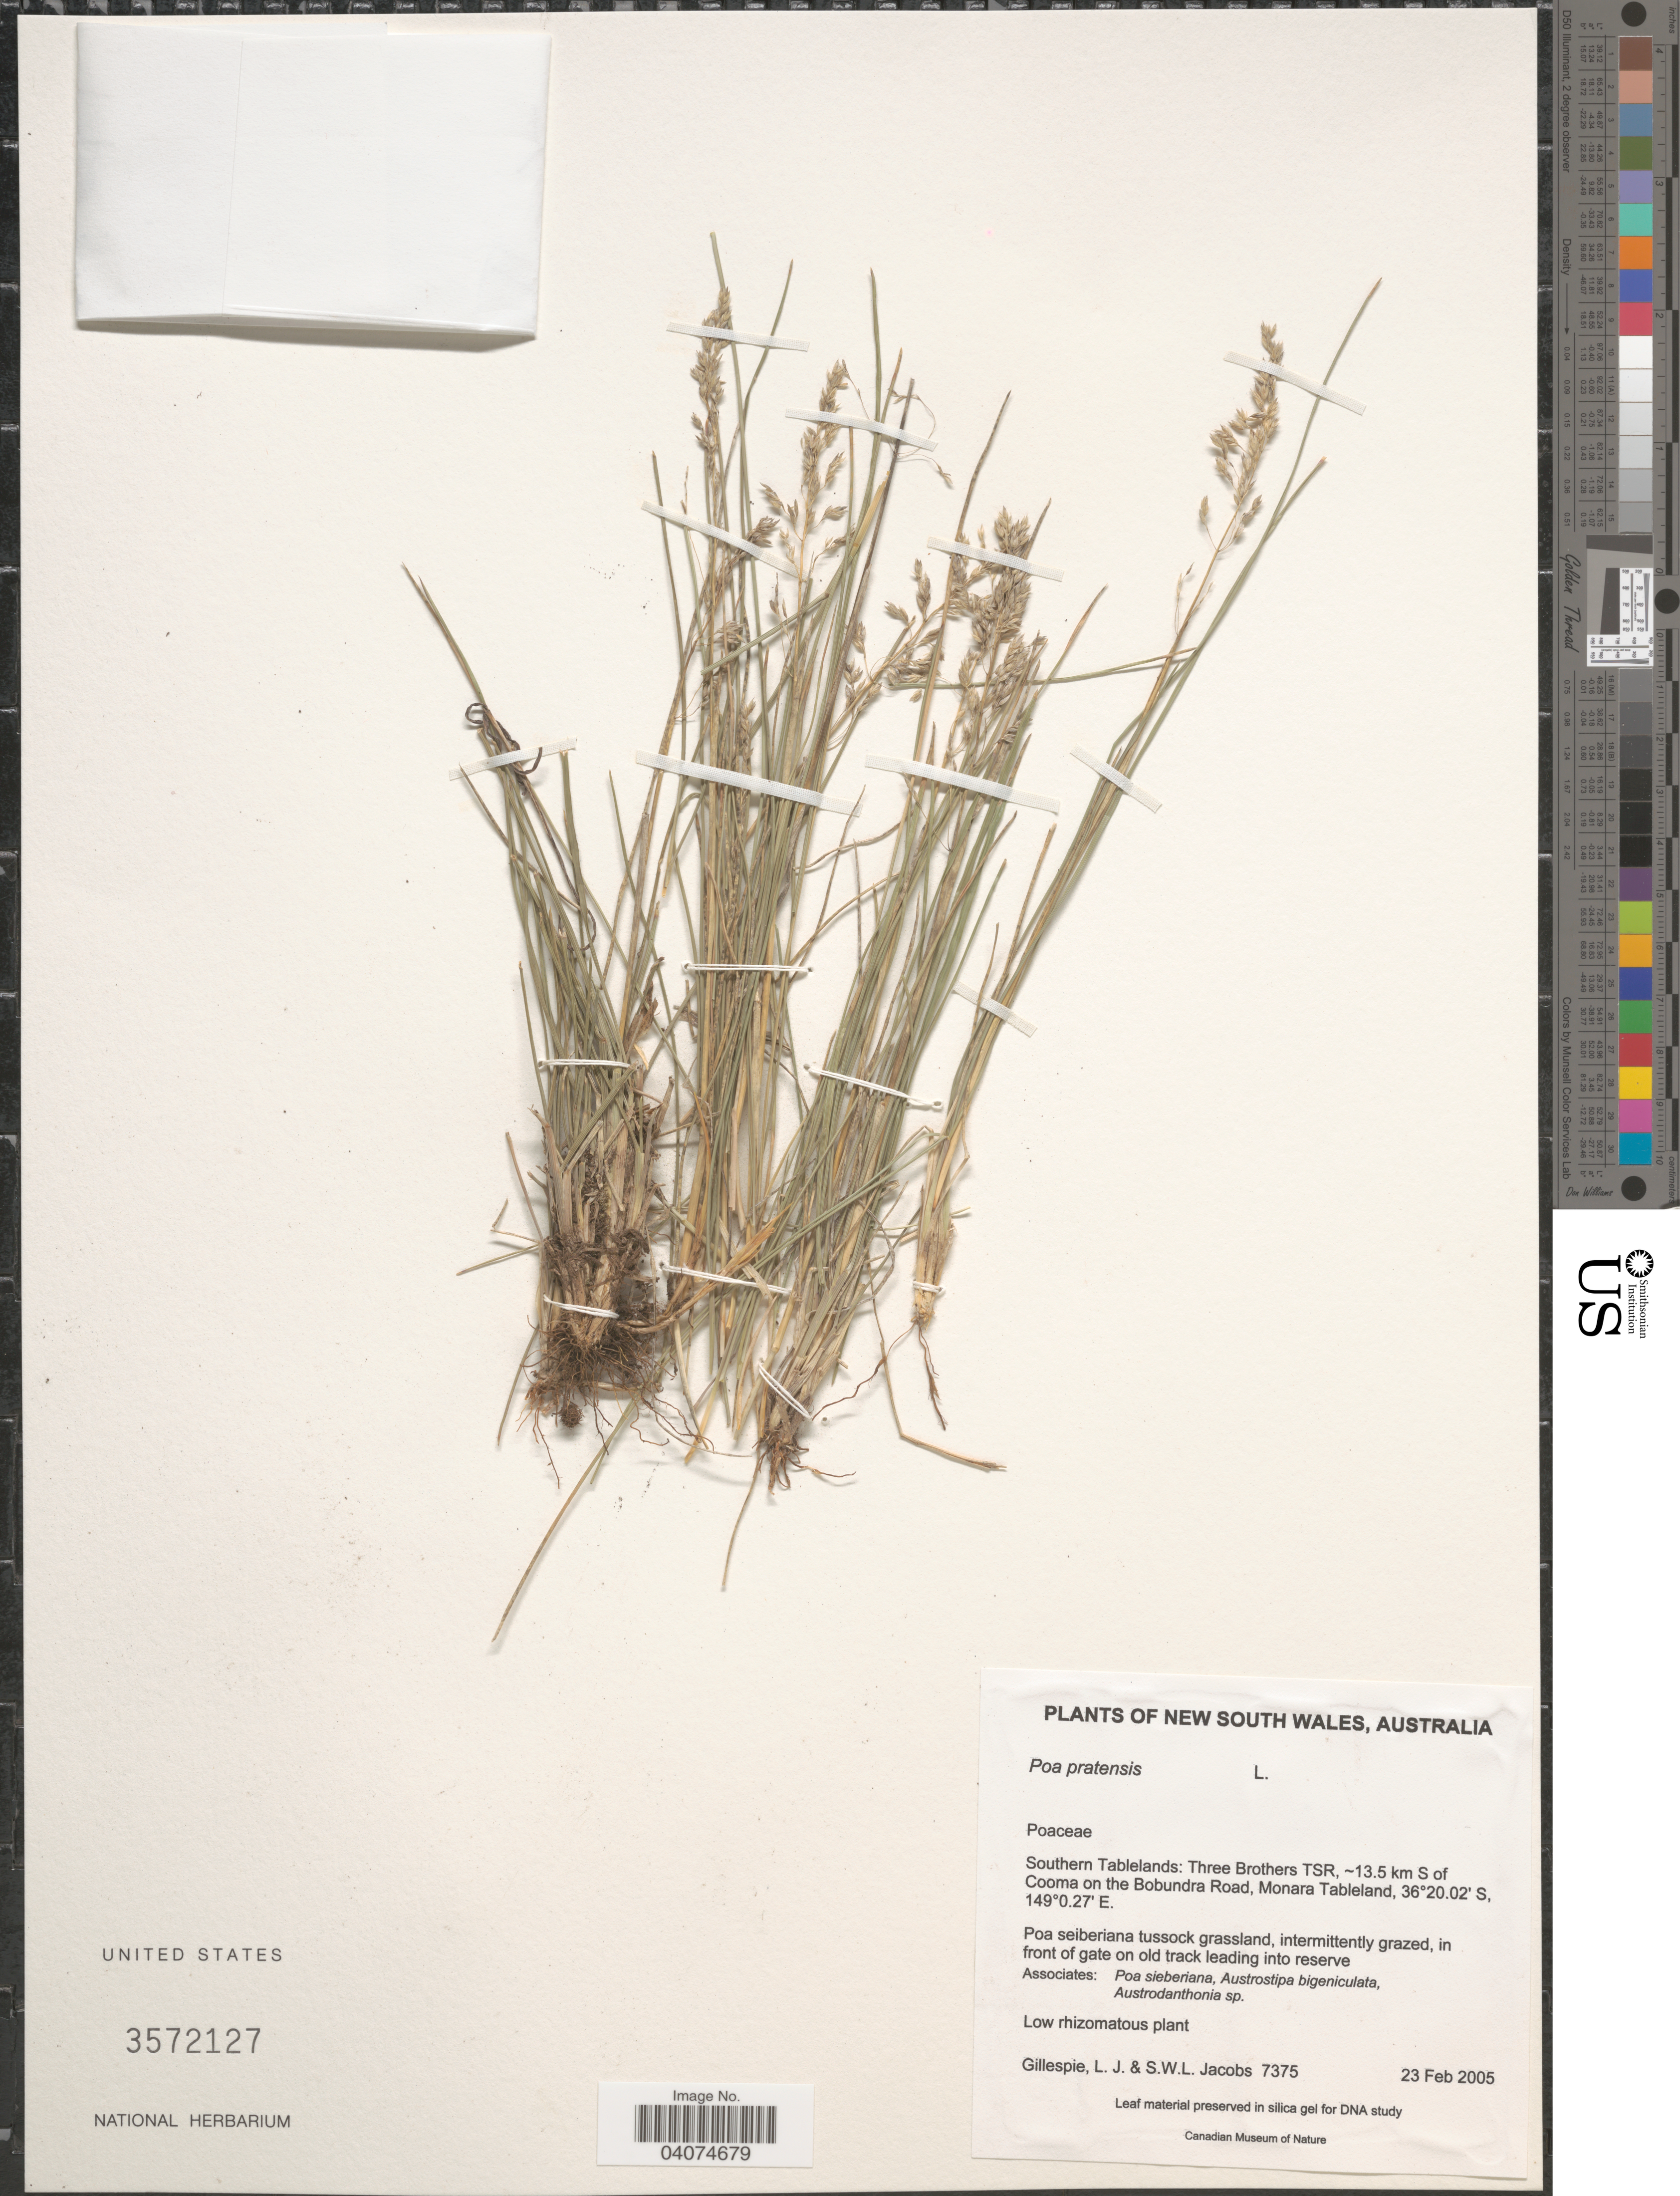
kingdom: Plantae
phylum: Tracheophyta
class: Liliopsida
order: Poales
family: Poaceae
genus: Poa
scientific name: Poa pubinervis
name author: (Vickery) S.W.L. Jacobs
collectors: L. Gillespie & S. W. L. Jacobs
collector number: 7375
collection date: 2005-02-23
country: Australia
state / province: New South Wales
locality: Southern Tablelands: Three Brothers TSR, ~13.5 km S of Cooma on the Bobundra Road, Monara Tableland.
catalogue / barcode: US 3572127